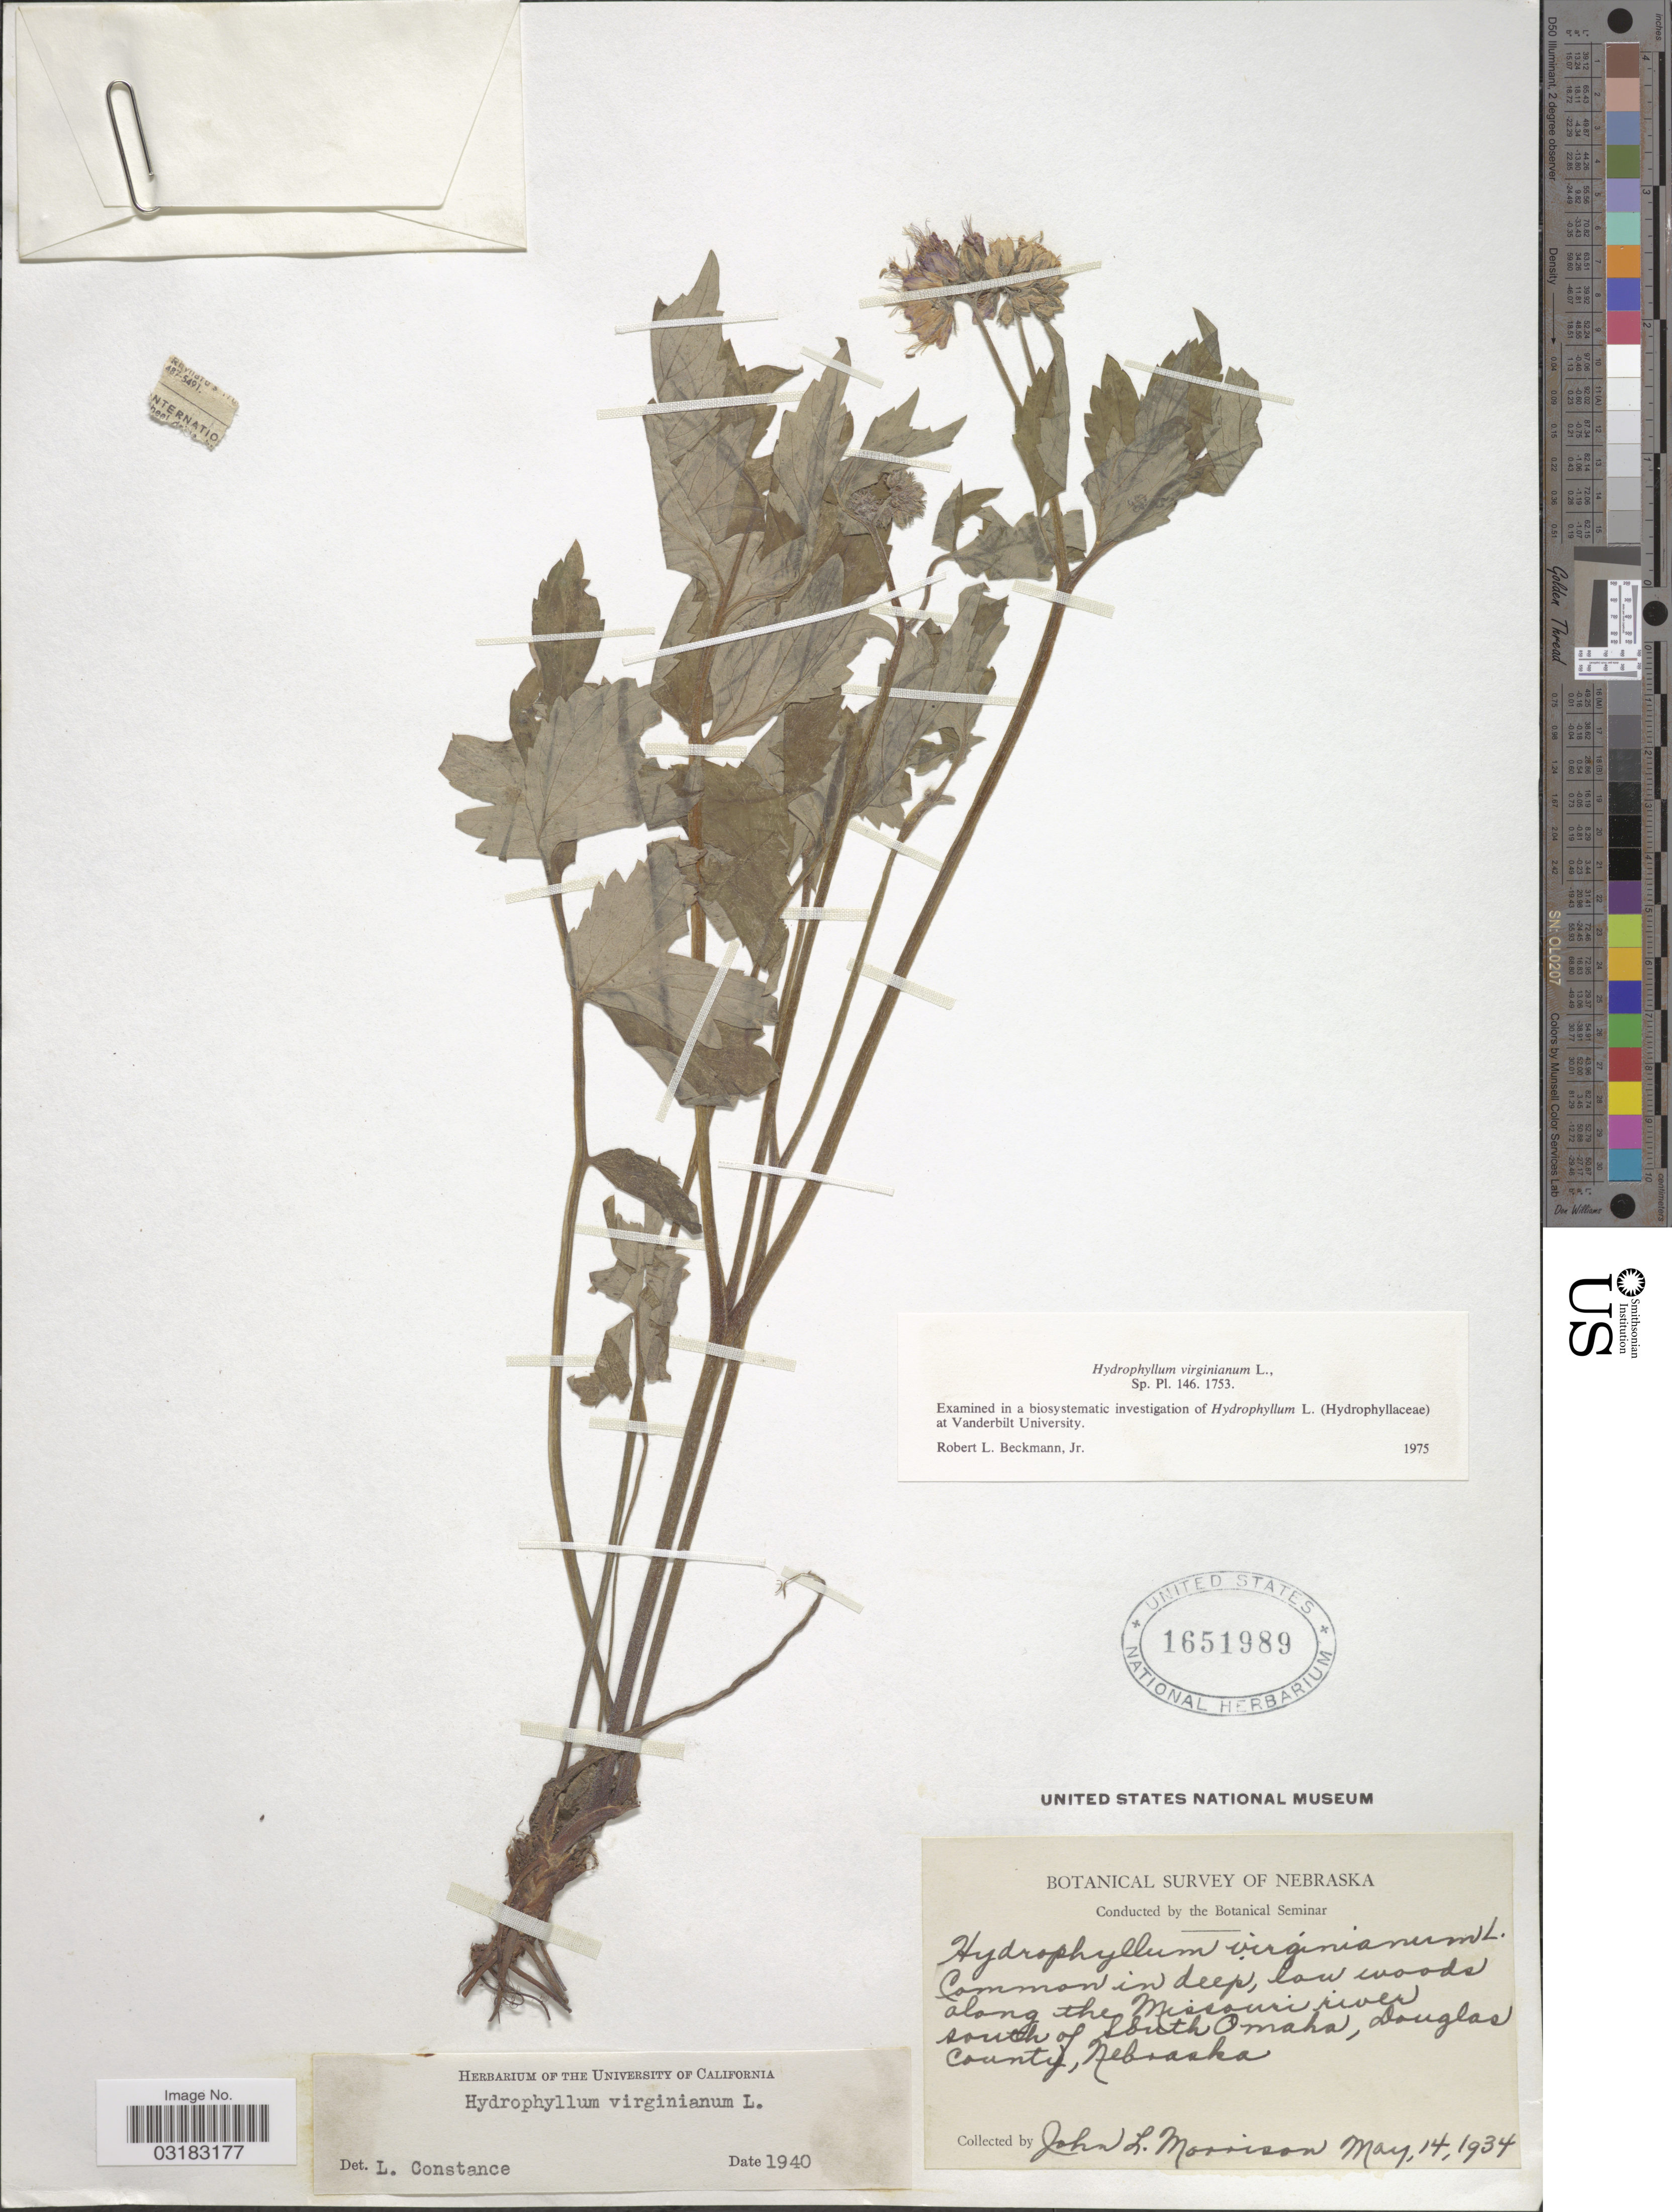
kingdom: Plantae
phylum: Tracheophyta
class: Magnoliopsida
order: Boraginales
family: Hydrophyllaceae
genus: Hydrophyllum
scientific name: Hydrophyllum virginianum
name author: L.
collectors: J. Morrison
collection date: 1934-05-14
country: United States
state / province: Nebraska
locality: Along the Missouri river, south of South Omaha, Douglas County.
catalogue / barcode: US 1651989